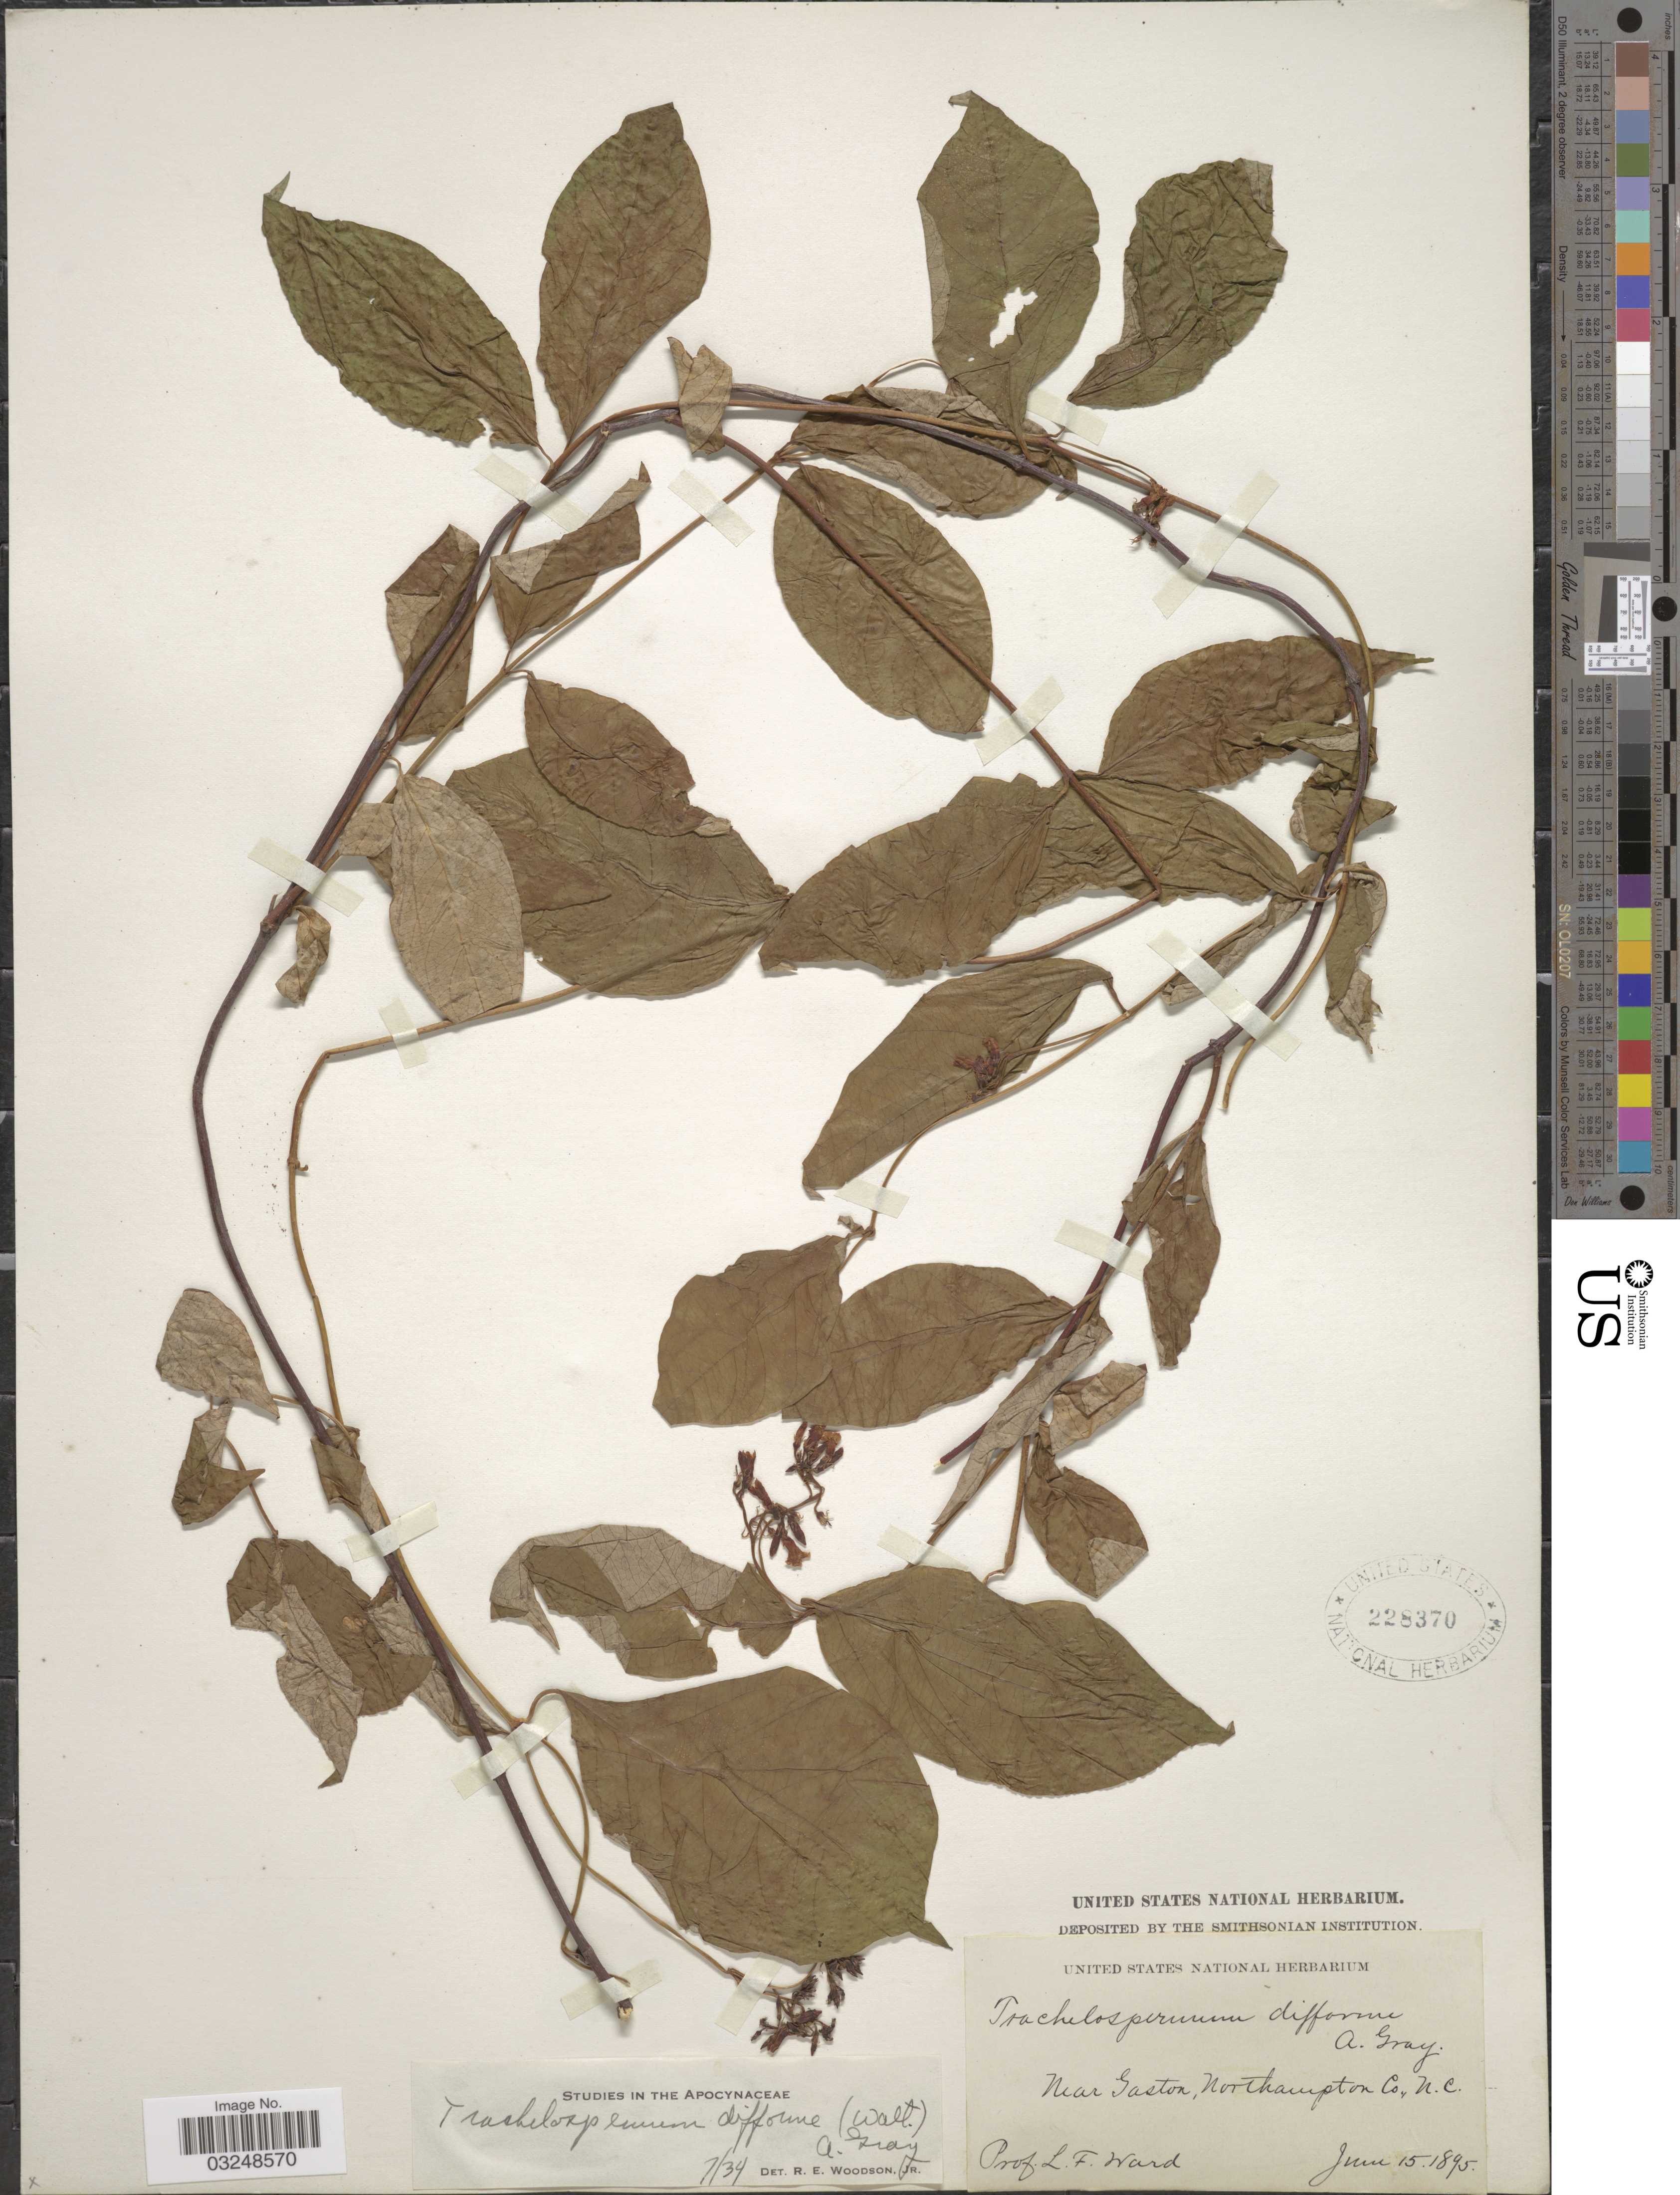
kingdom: Plantae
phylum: Tracheophyta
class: Magnoliopsida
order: Gentianales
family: Apocynaceae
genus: Trachelospermum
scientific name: Trachelospermum difforme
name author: (Walter) A. Gray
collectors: L. Ward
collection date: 1895-06-15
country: United States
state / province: North Carolina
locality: Near Gaston, Northampton Co., N.C.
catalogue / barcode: US 228370